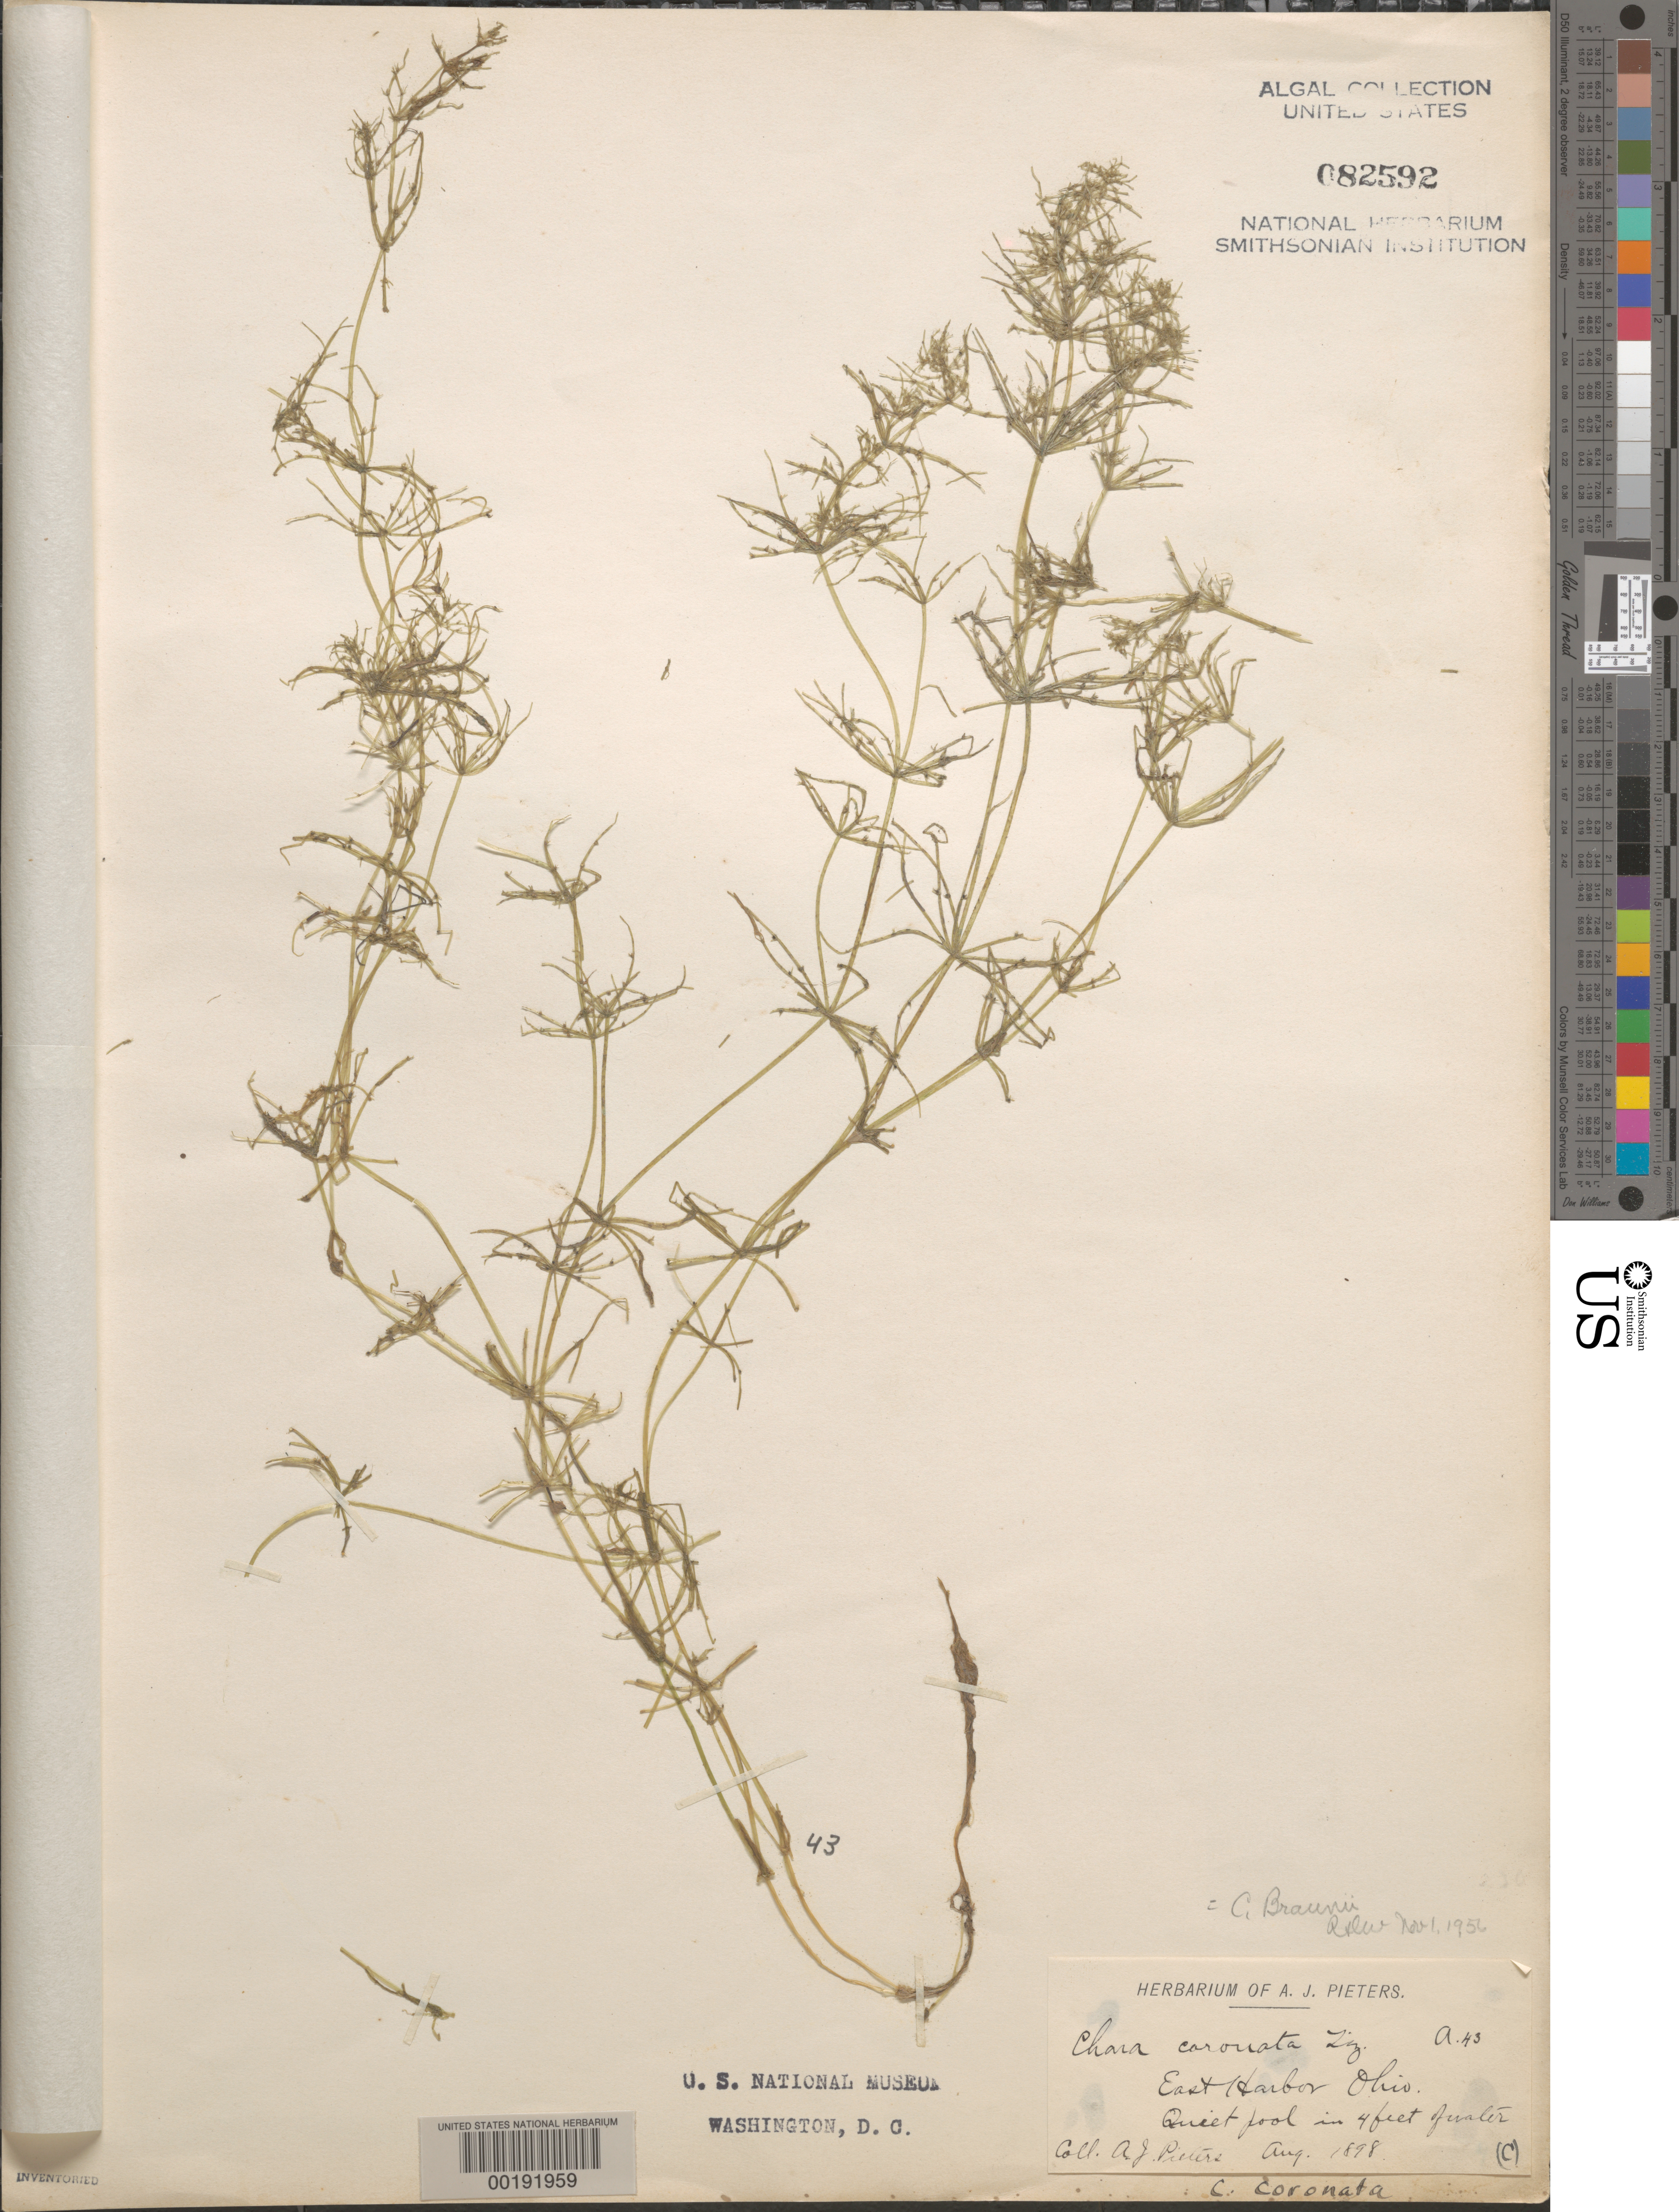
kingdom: Plantae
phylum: Charophyta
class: Charophyceae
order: Charales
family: Characeae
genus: Chara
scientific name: Chara braunii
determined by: Wood, R. D.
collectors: A. Pieters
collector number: A43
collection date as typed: Aug 1898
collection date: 1898-08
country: United States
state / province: Ohio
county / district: Ottawa County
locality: East Harbor, East Harbor State Park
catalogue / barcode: US 82592